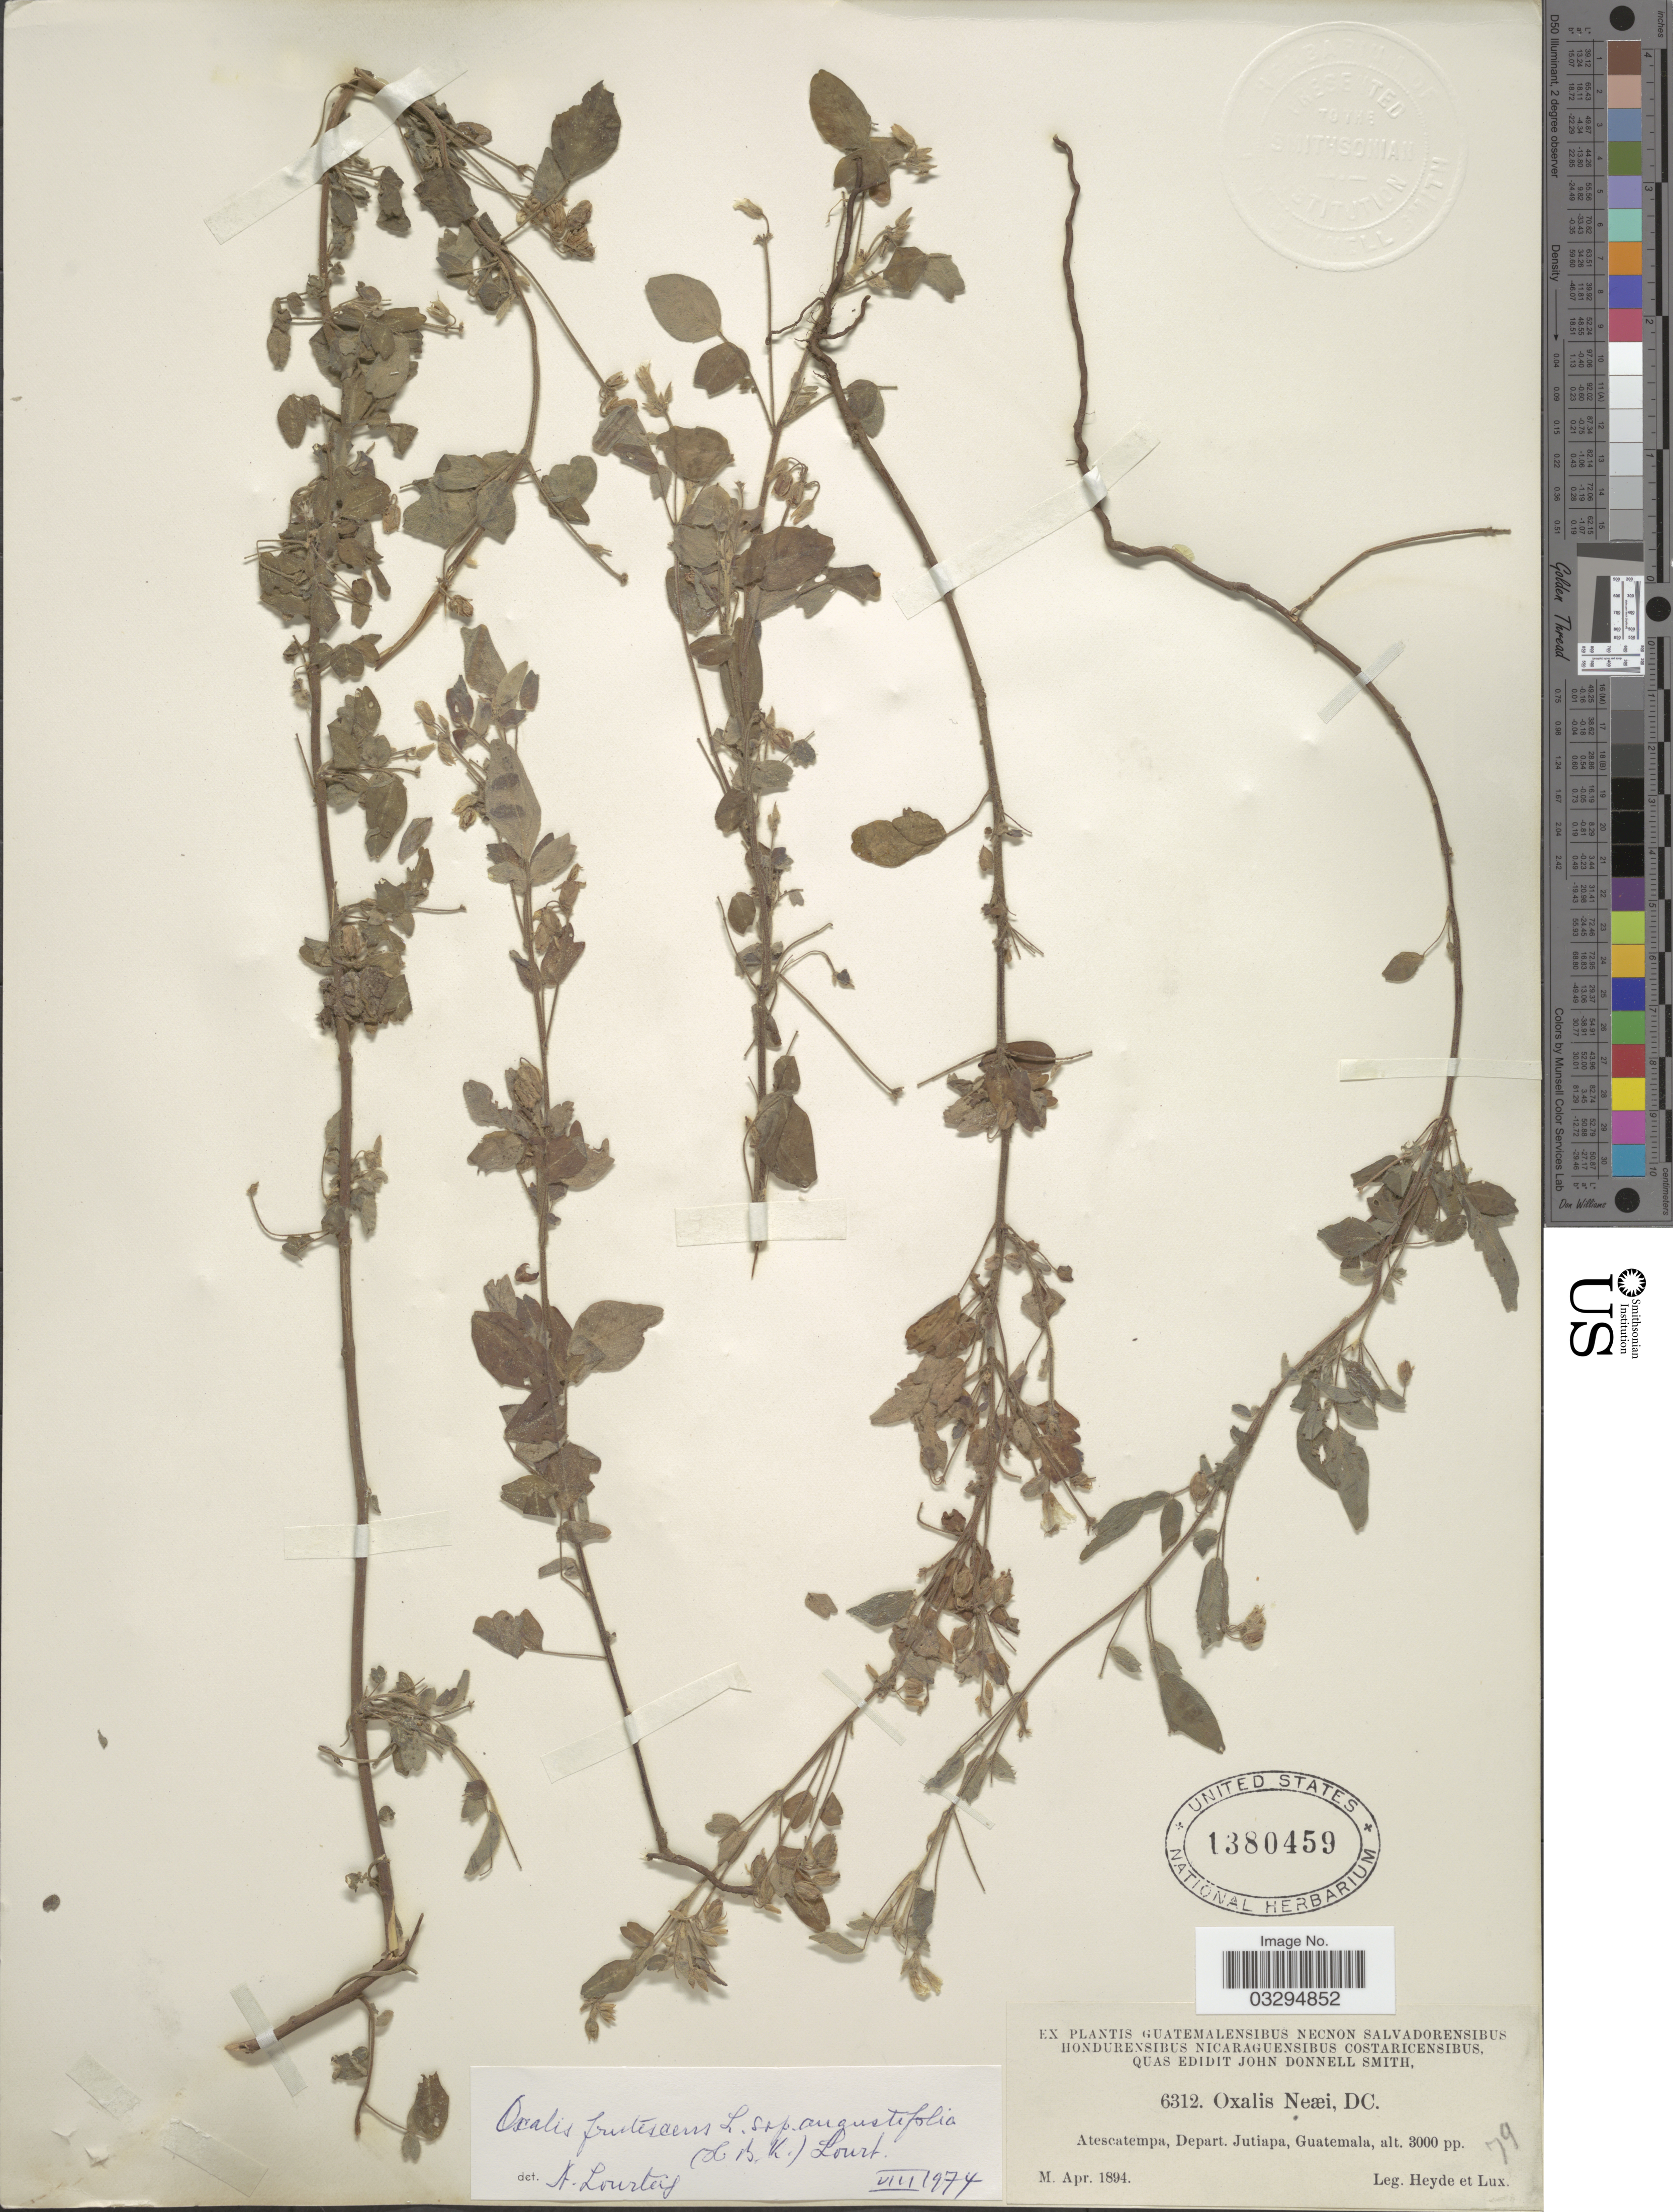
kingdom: Plantae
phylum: Tracheophyta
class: Magnoliopsida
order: Oxalidales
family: Oxalidaceae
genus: Oxalis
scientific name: Oxalis frutescens subsp. angustifolia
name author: (Kunth) Lourteig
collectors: Heyde & Lux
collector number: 6312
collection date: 1894-04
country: Guatemala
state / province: Jutiapa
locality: Atescatempa, Depart. Jutiapa.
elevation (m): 914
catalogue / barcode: US 1380459